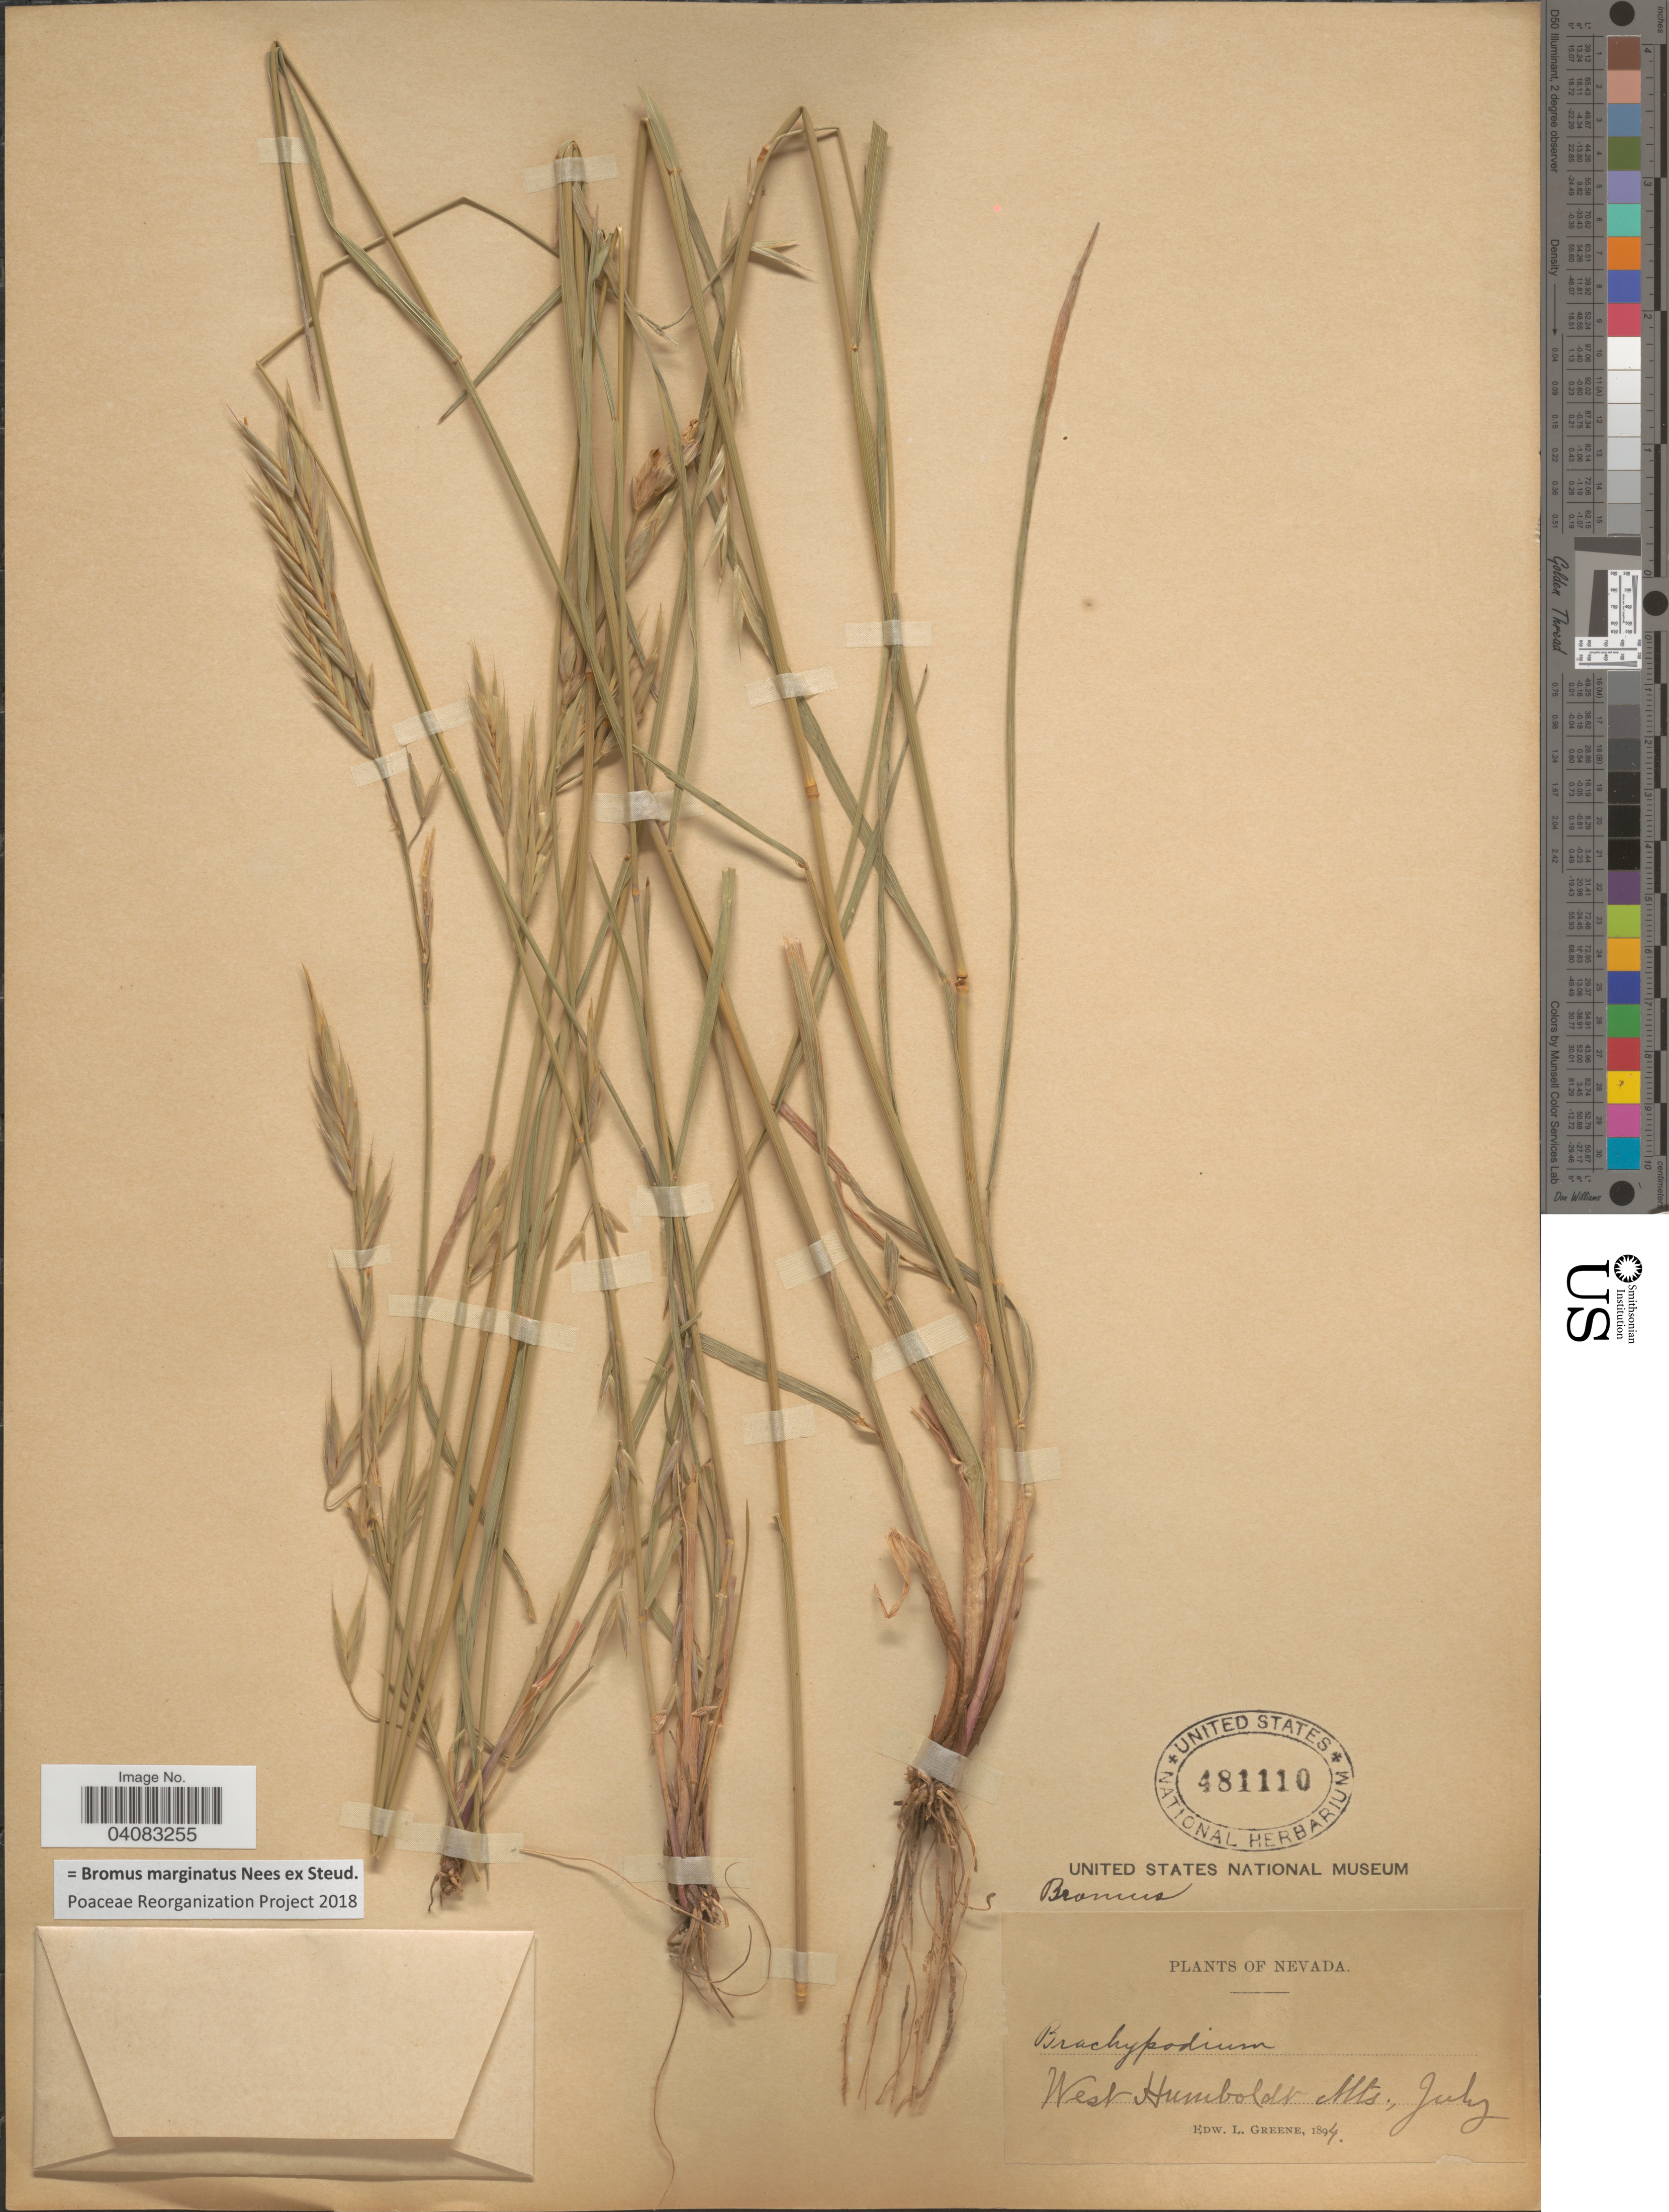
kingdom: Plantae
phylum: Tracheophyta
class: Liliopsida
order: Poales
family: Poaceae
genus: Bromus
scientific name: Bromus marginatus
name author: Nees ex Steud.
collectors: E. L. Greene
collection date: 1894-07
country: United States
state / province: Nevada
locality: West Humboldt Mts.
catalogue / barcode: US 481110